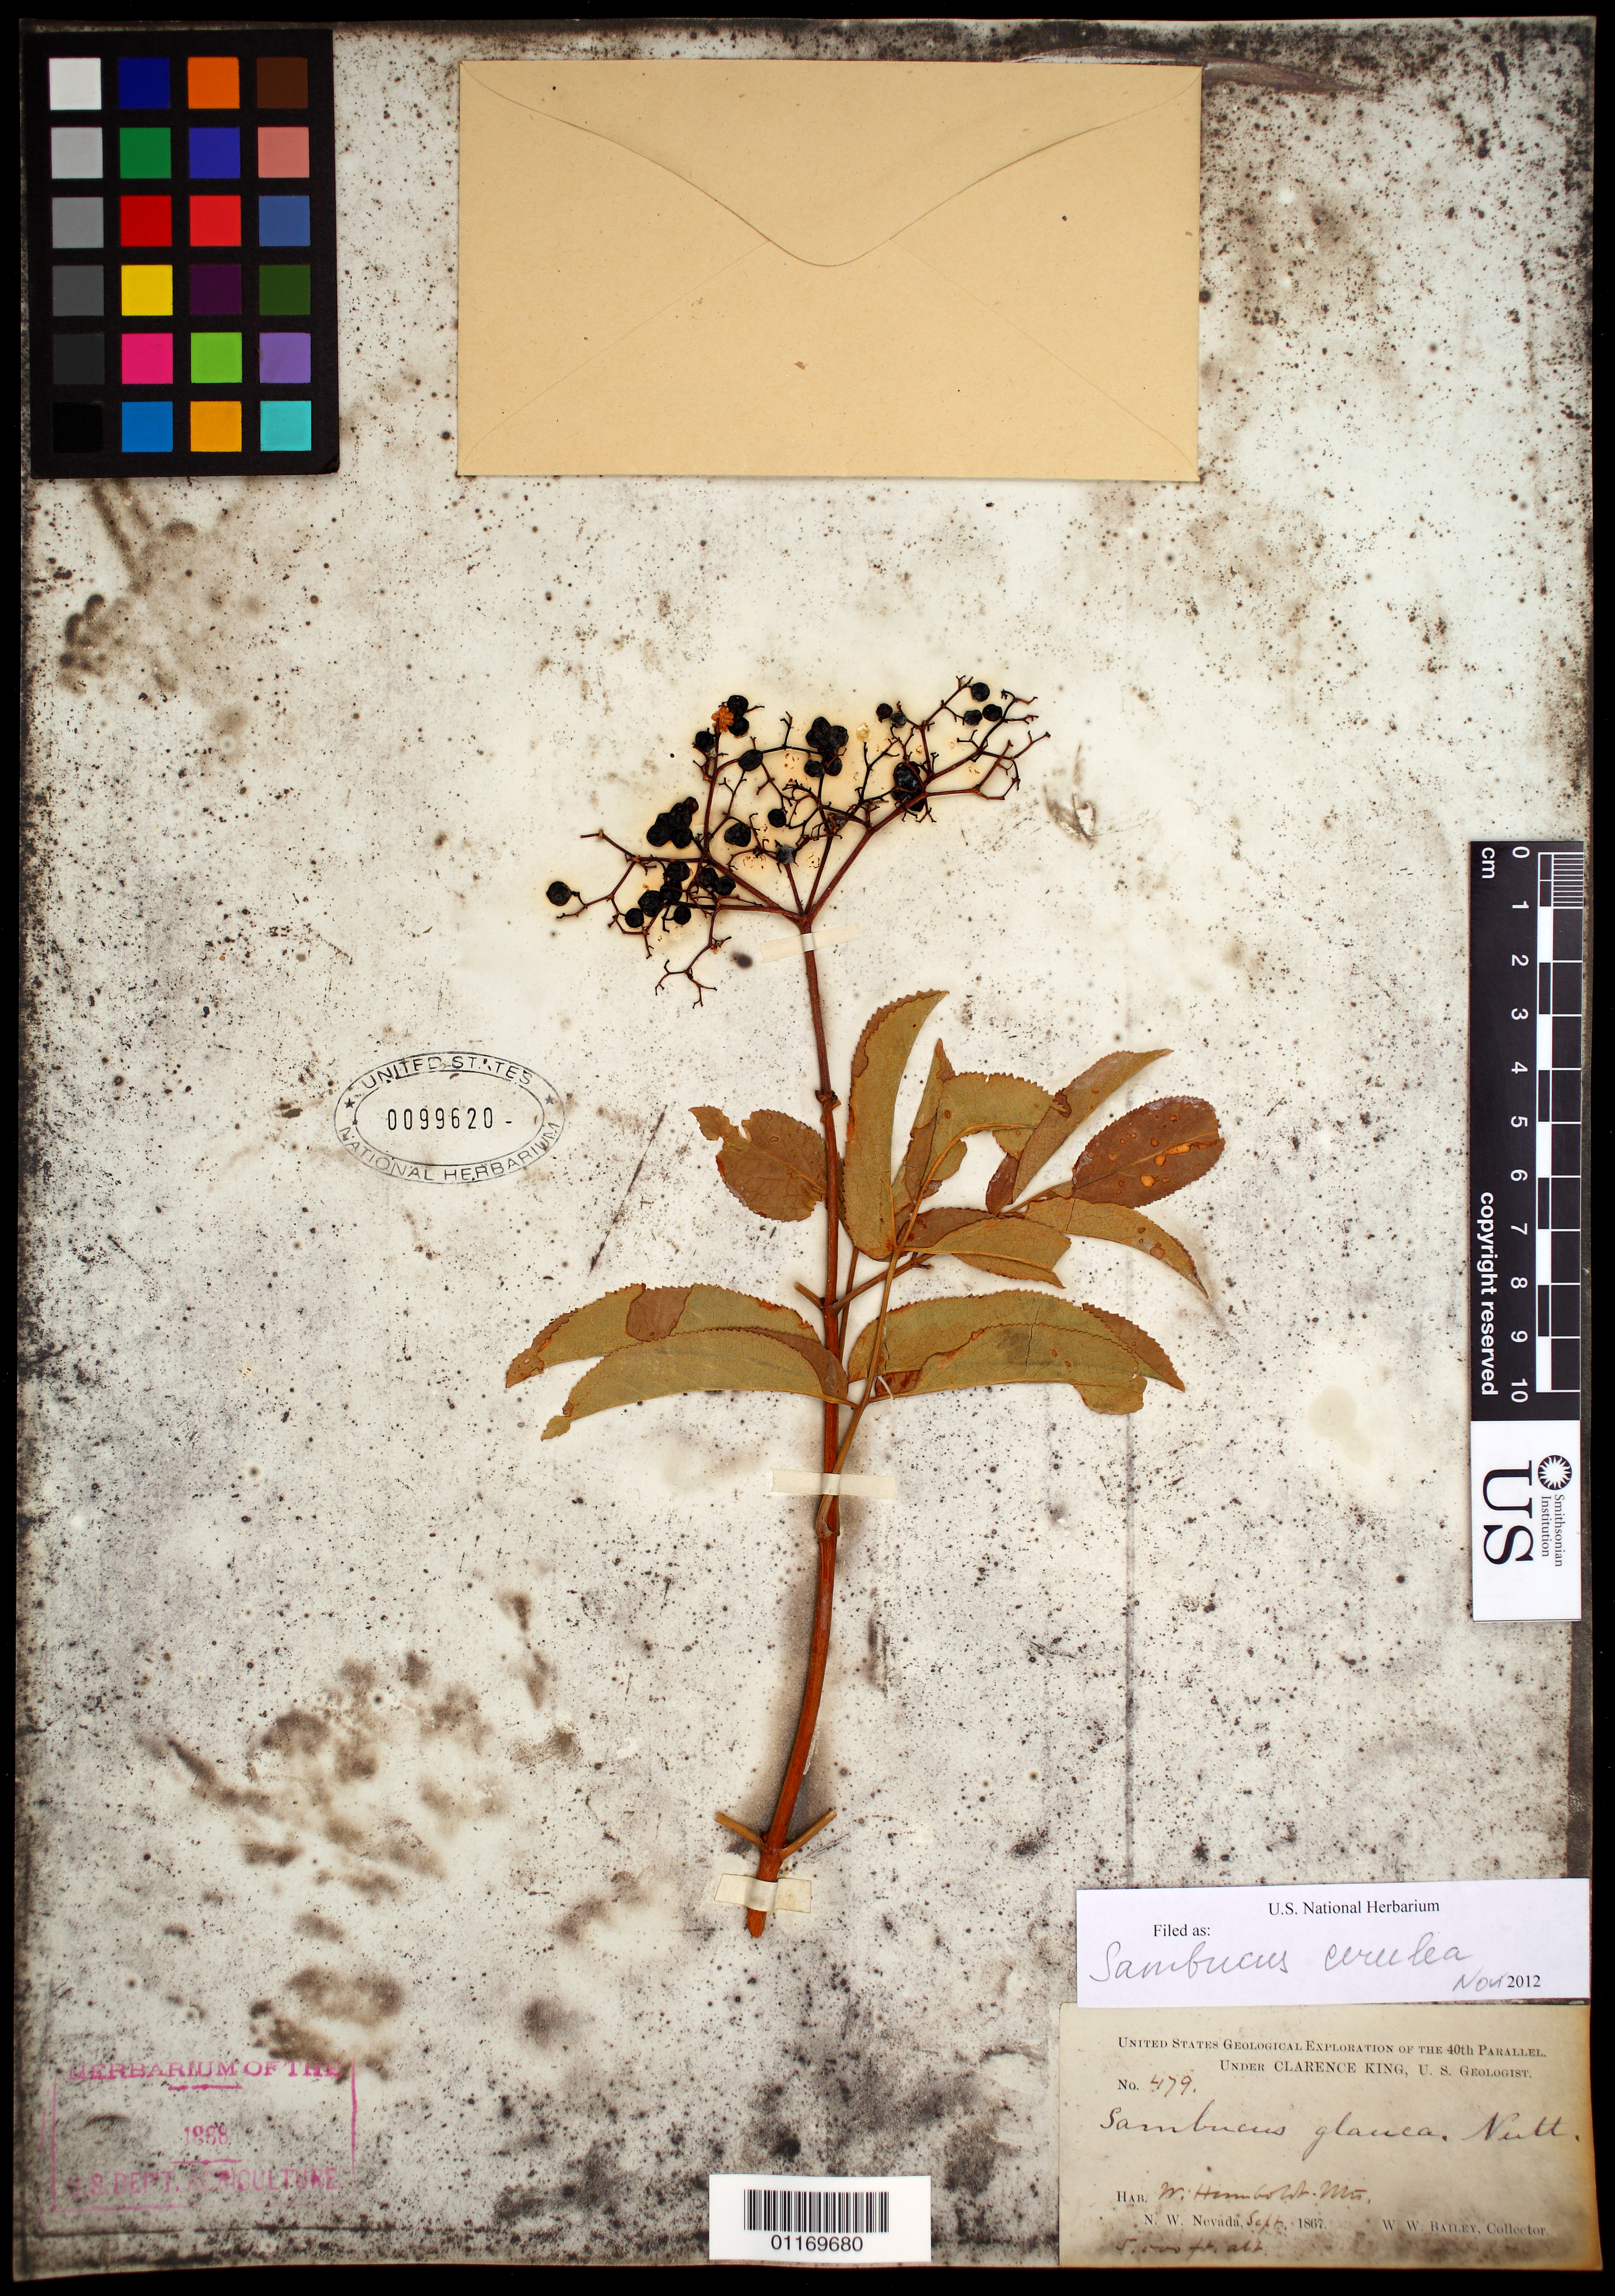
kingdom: Plantae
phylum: Tracheophyta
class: Magnoliopsida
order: Dipsacales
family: Viburnaceae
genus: Sambucus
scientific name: Sambucus cerulea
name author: Raf.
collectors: W. W. Bailey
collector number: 479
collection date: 1867-09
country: United States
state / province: Nevada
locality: E. Humboldt Mts.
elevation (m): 1524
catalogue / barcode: US 99620